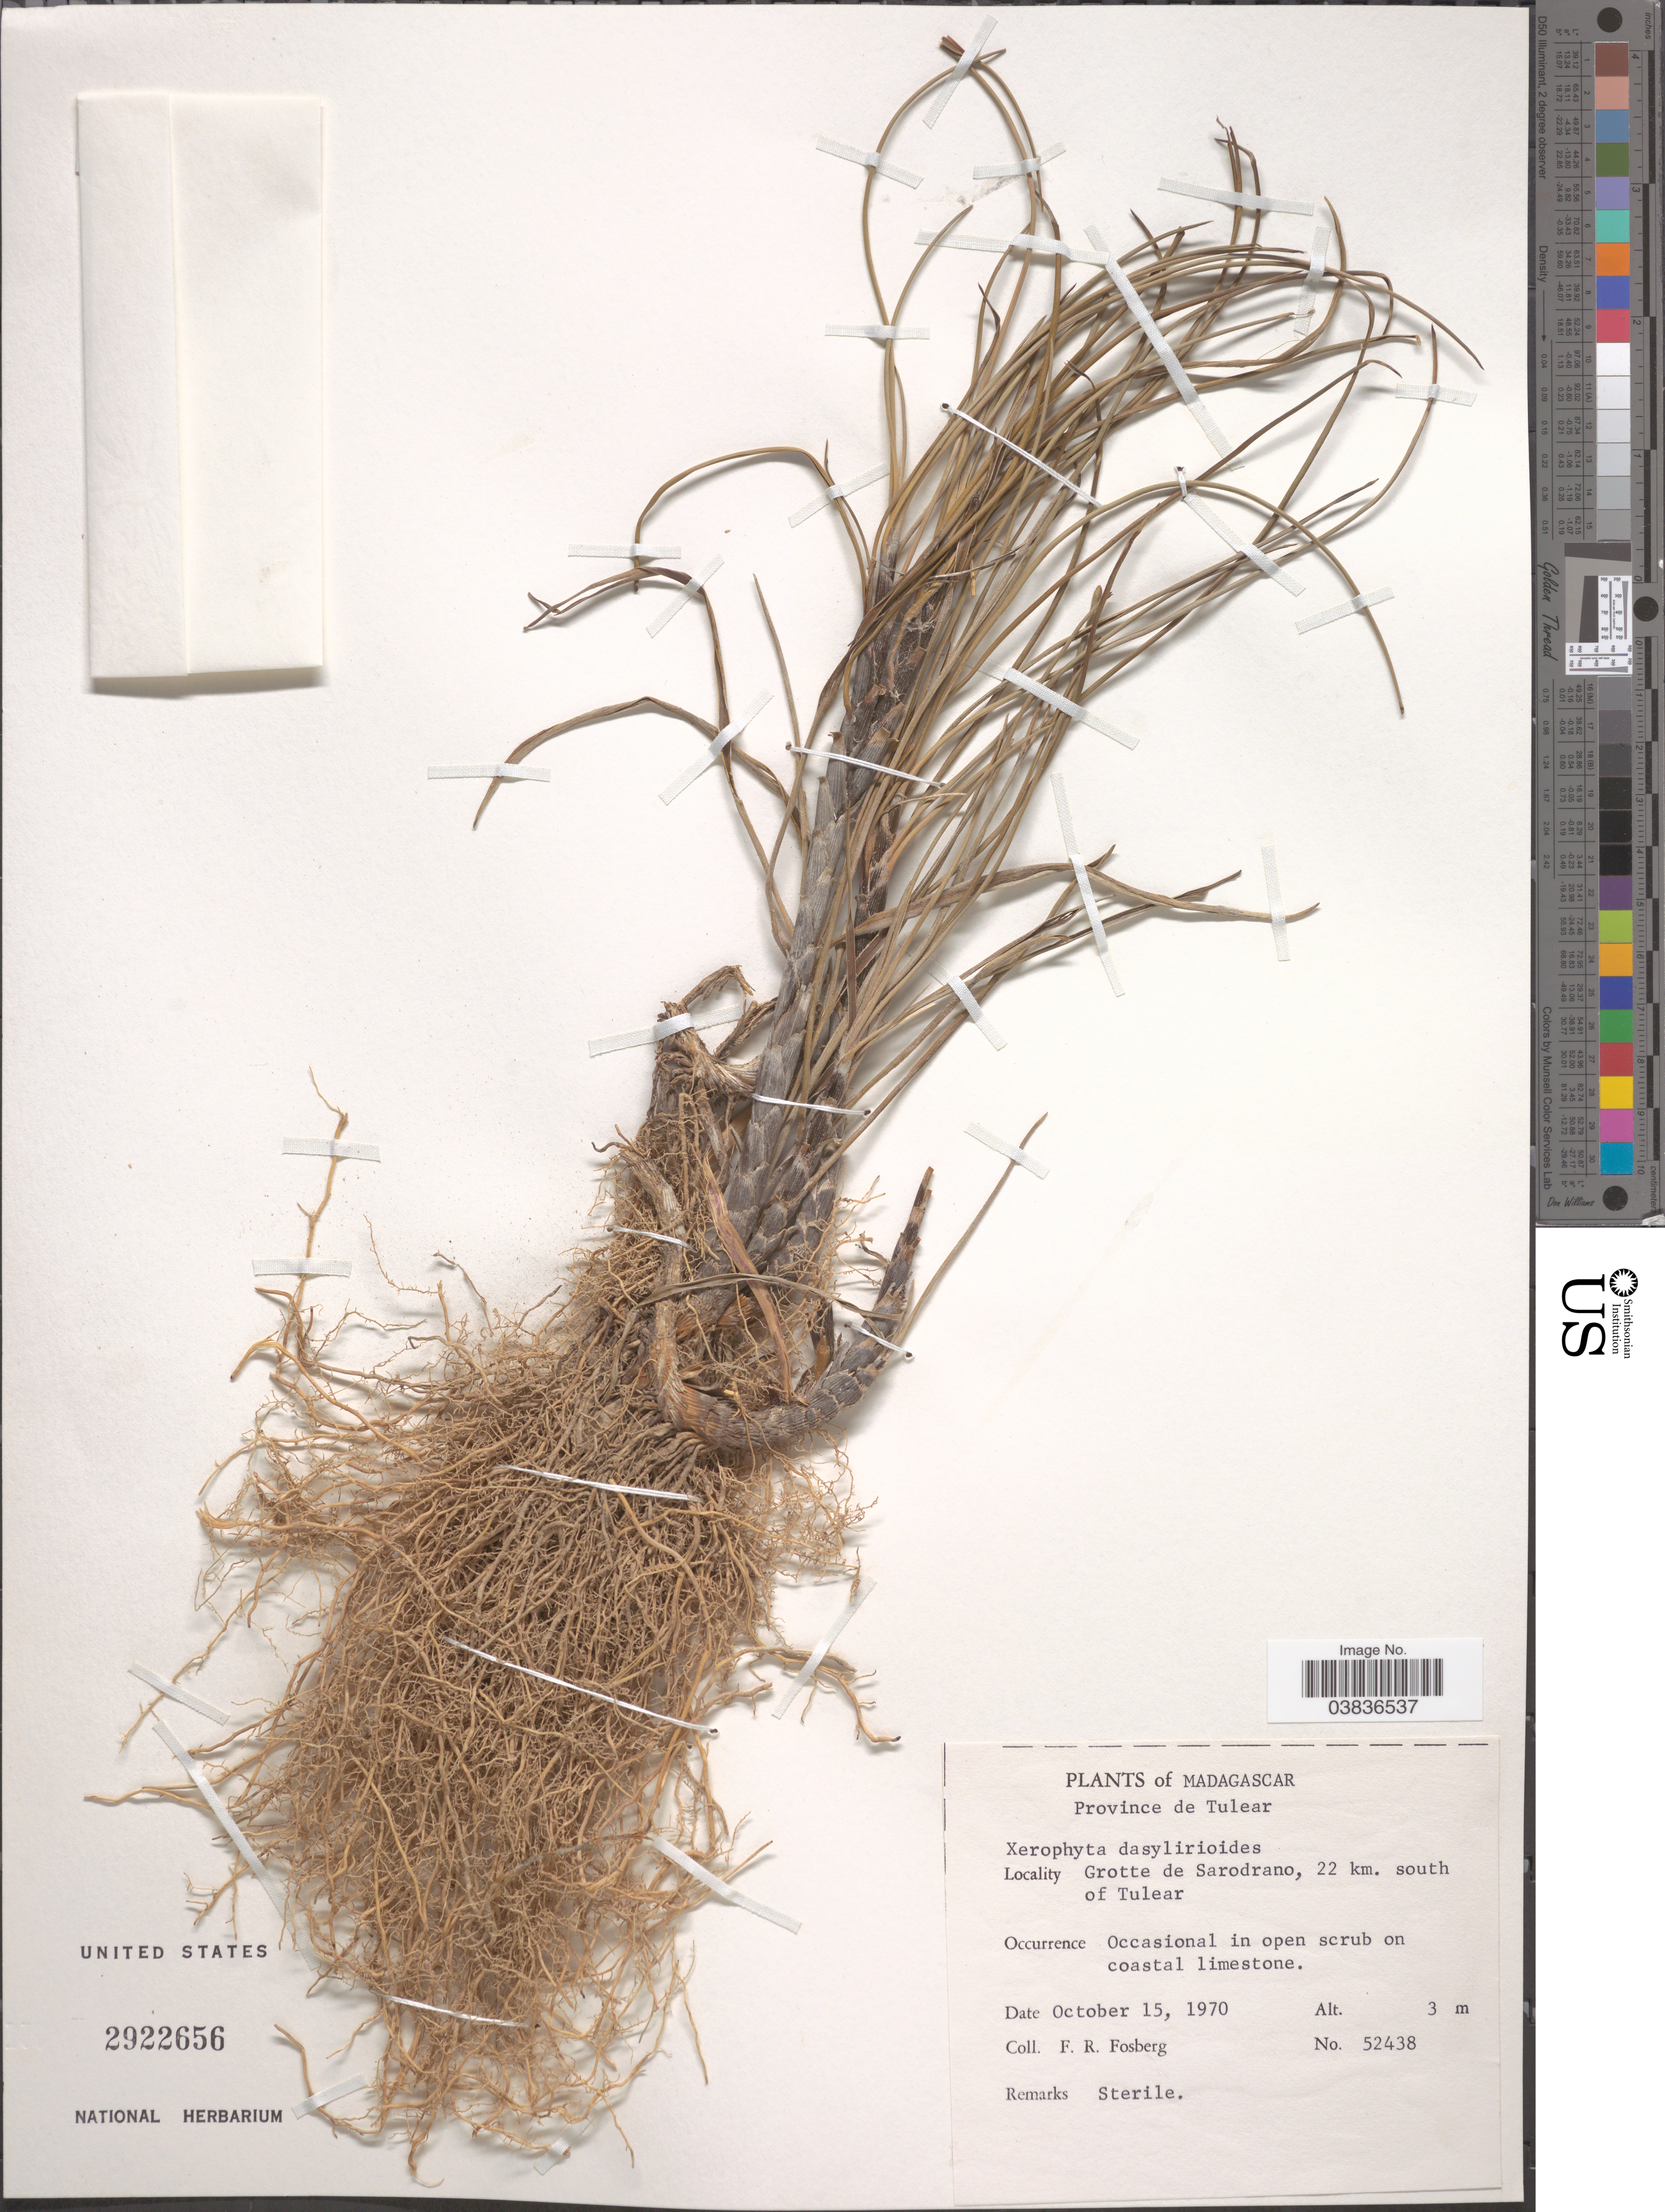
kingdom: Plantae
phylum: Tracheophyta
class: Liliopsida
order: Pandanales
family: Velloziaceae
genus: Xerophyta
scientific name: Xerophyta dasylirioides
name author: Baker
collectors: F. R. Fosberg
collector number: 52438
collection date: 1970-10-15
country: Madagascar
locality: Province de Tulear. Grotte de Sarodrano, 22 km. south of Tulear.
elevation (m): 3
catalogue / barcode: US 2922656